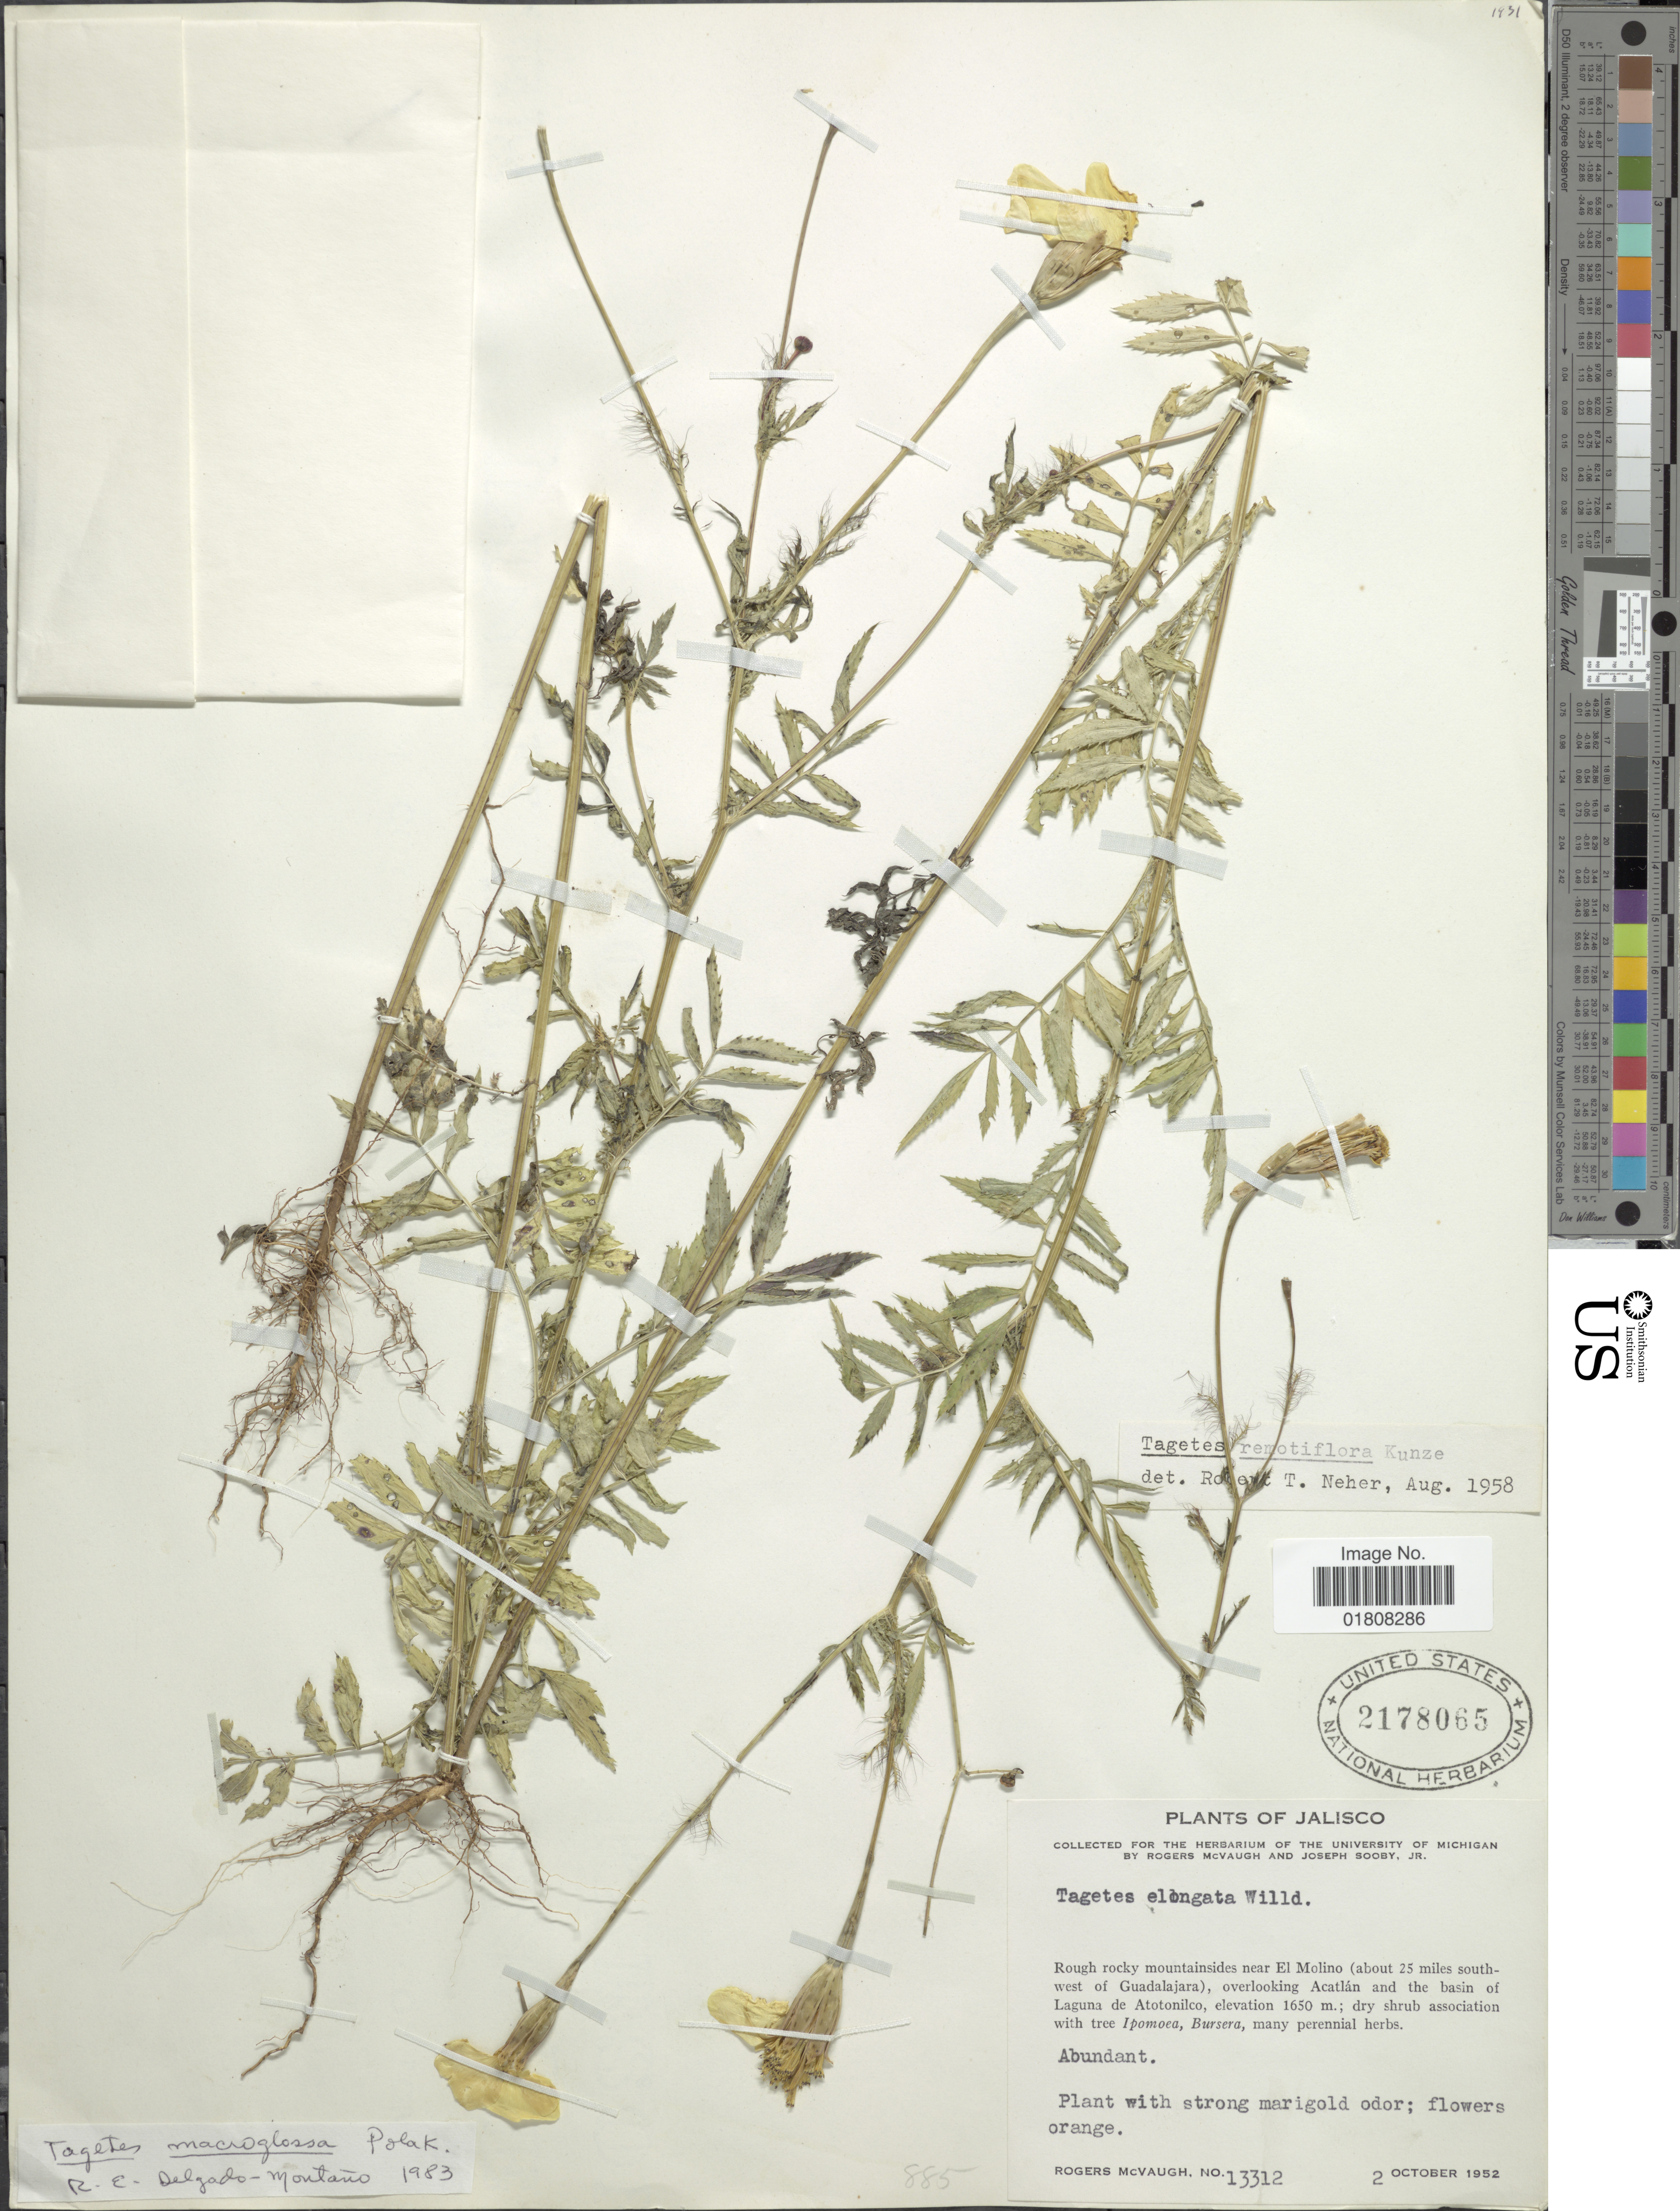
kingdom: Plantae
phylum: Tracheophyta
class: Magnoliopsida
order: Asterales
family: Asteraceae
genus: Tagetes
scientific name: Tagetes macroglossa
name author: Polak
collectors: R. McVaugh & J. Sooby Jr.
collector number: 13312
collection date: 1952-10-02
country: Mexico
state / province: Jalisco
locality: Near El Molino (about 25 miles south-west of Guadalajara), overlooking Acatlan and the basin of Laguna de Atotonilco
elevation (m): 1650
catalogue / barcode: US 2178065